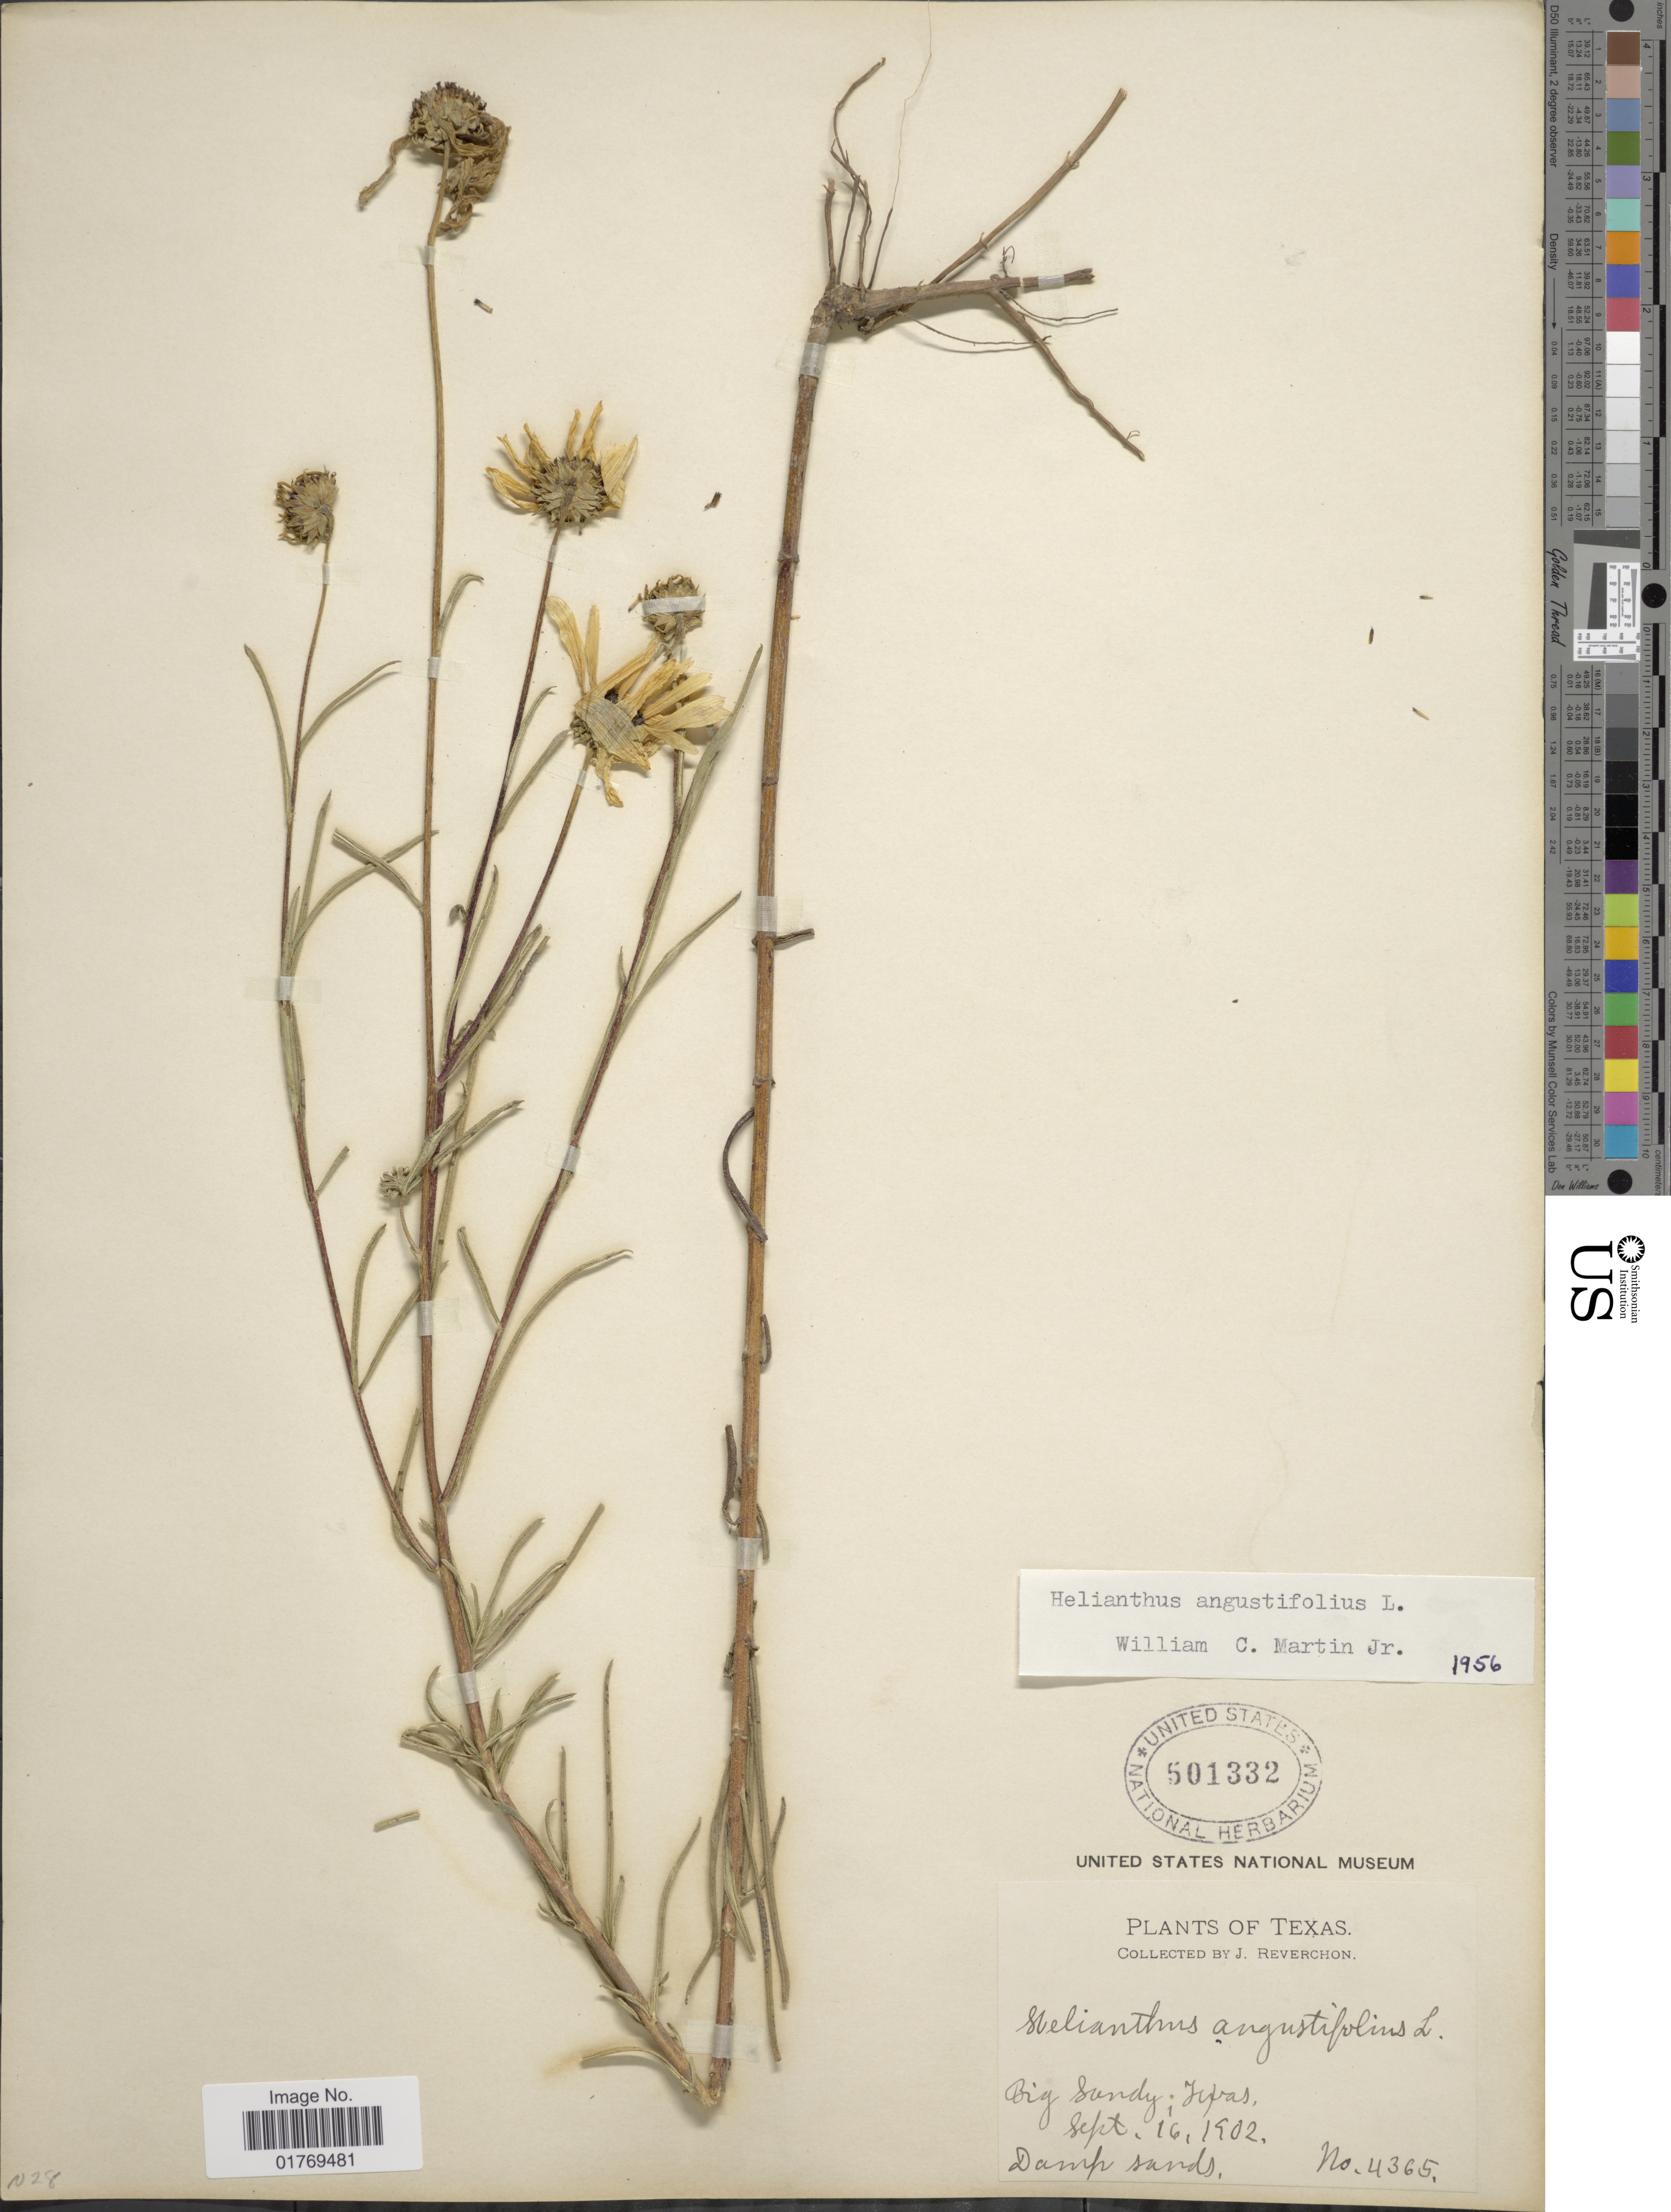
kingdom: Plantae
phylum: Tracheophyta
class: Magnoliopsida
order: Asterales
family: Asteraceae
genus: Helianthus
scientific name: Helianthus angustifolius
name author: L.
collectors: J. Reverchon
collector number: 4365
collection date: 1902-09-16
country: United States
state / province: Texas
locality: Big sandy; Texas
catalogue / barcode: US 501332